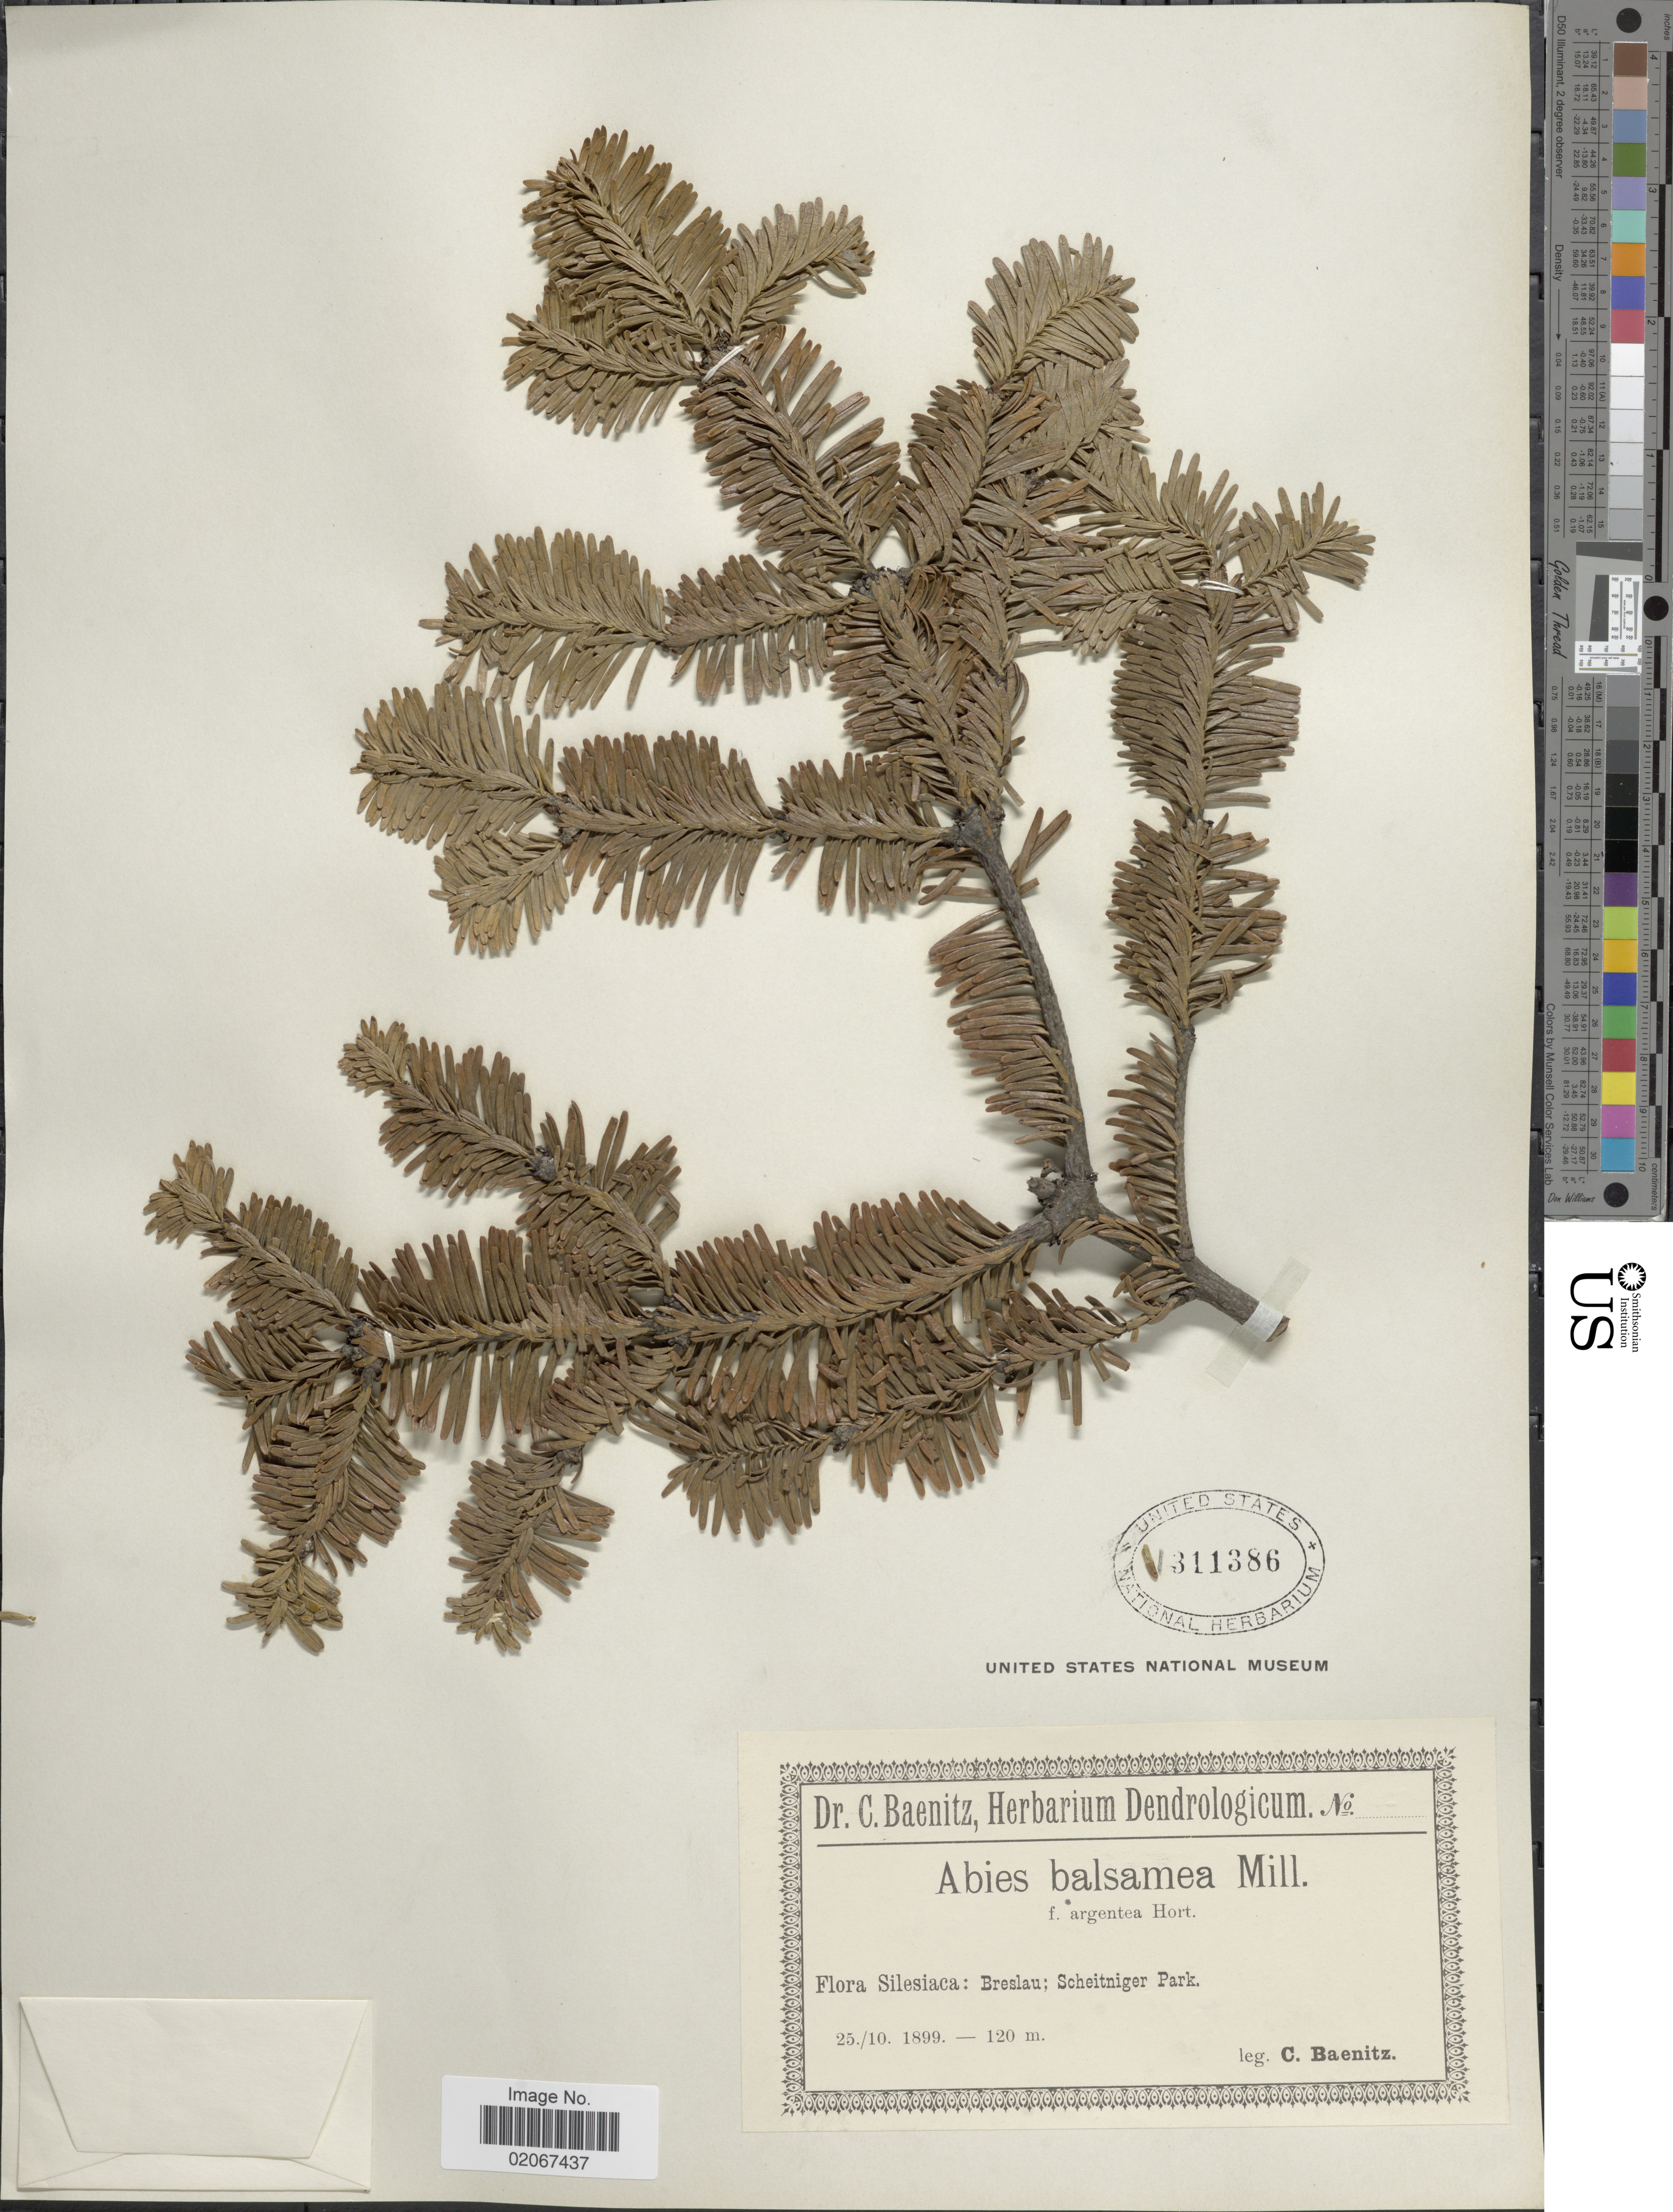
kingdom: Plantae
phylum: Tracheophyta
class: Pinopsida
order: Pinales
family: Pinaceae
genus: Abies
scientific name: Abies balsamea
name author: (L.) Mill.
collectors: C. G. Baenitz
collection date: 1899-10-25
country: Poland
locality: Silesiaca: Breslau; Scheitniger Park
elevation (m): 120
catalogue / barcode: US 311386